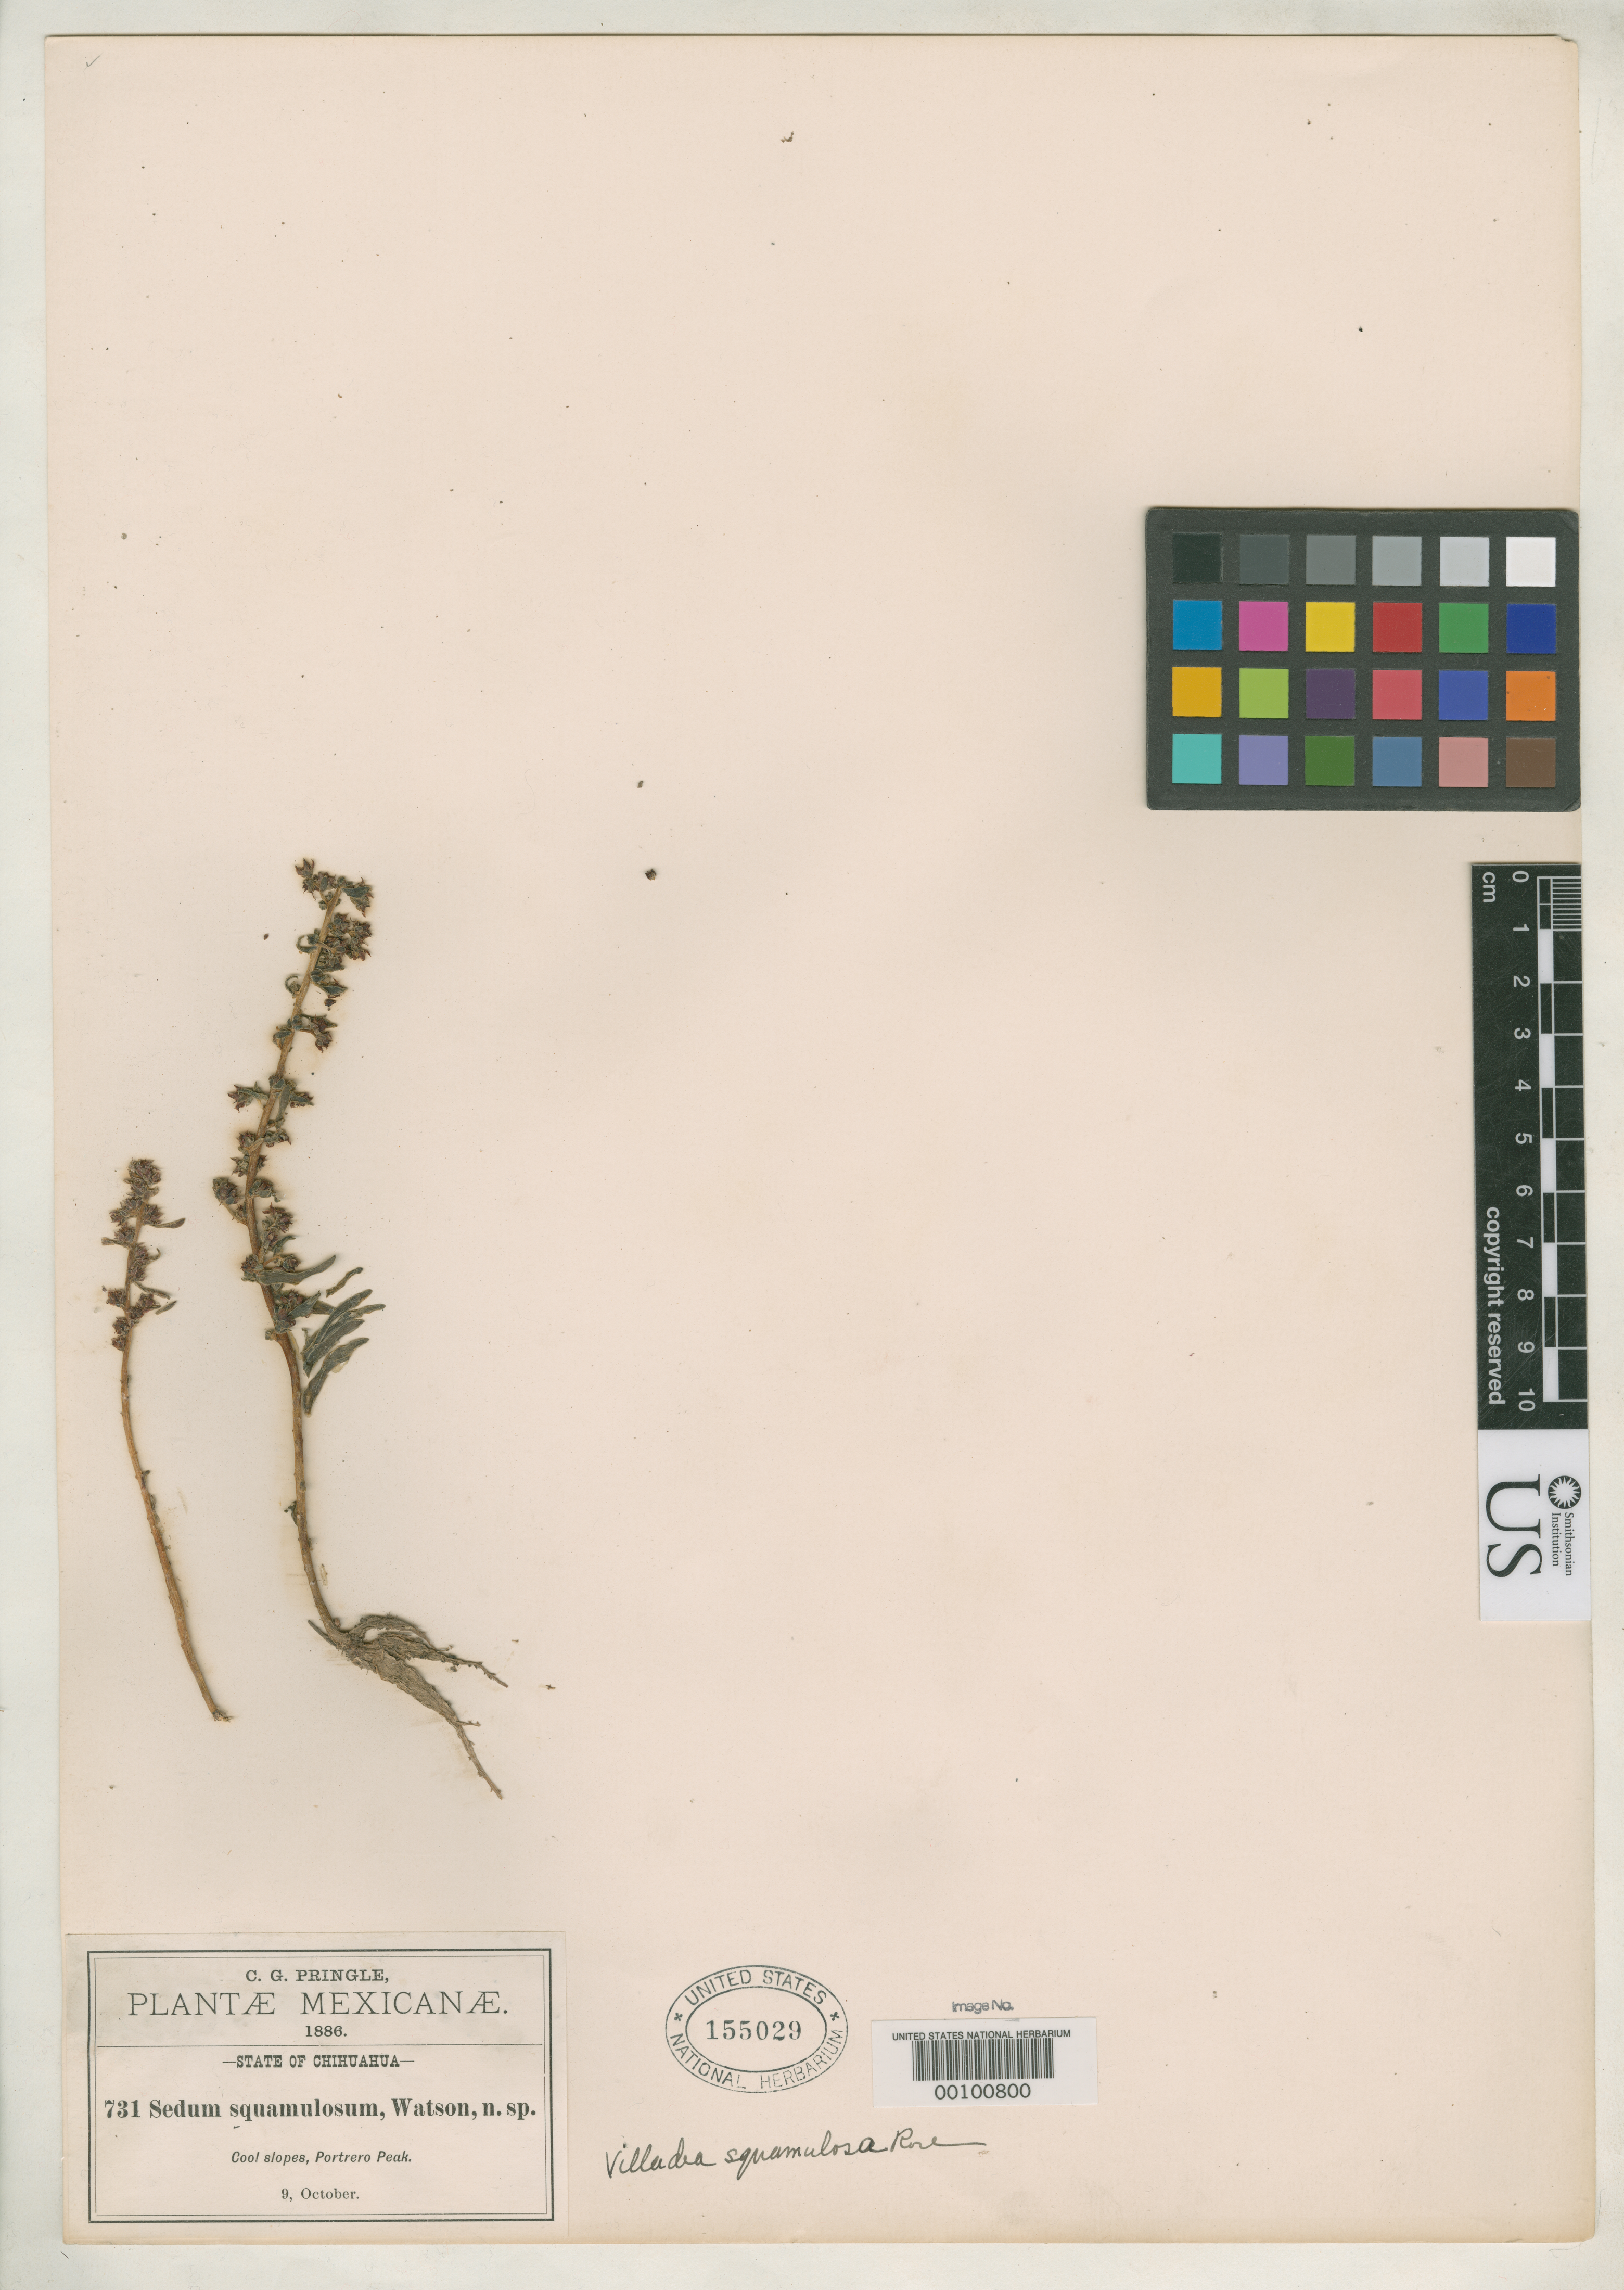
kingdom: Plantae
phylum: Tracheophyta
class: Magnoliopsida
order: Saxifragales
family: Crassulaceae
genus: Cotyledon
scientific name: Cotyledon parviflora var. squamulosa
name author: S. Watson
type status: Type Collection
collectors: C. G. Pringle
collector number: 731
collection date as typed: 09 Oct 1886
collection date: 1886-10-09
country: Mexico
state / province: Chihuahua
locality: Potrero and Mapula Mountains, S of Chihuahua.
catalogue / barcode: US 155029